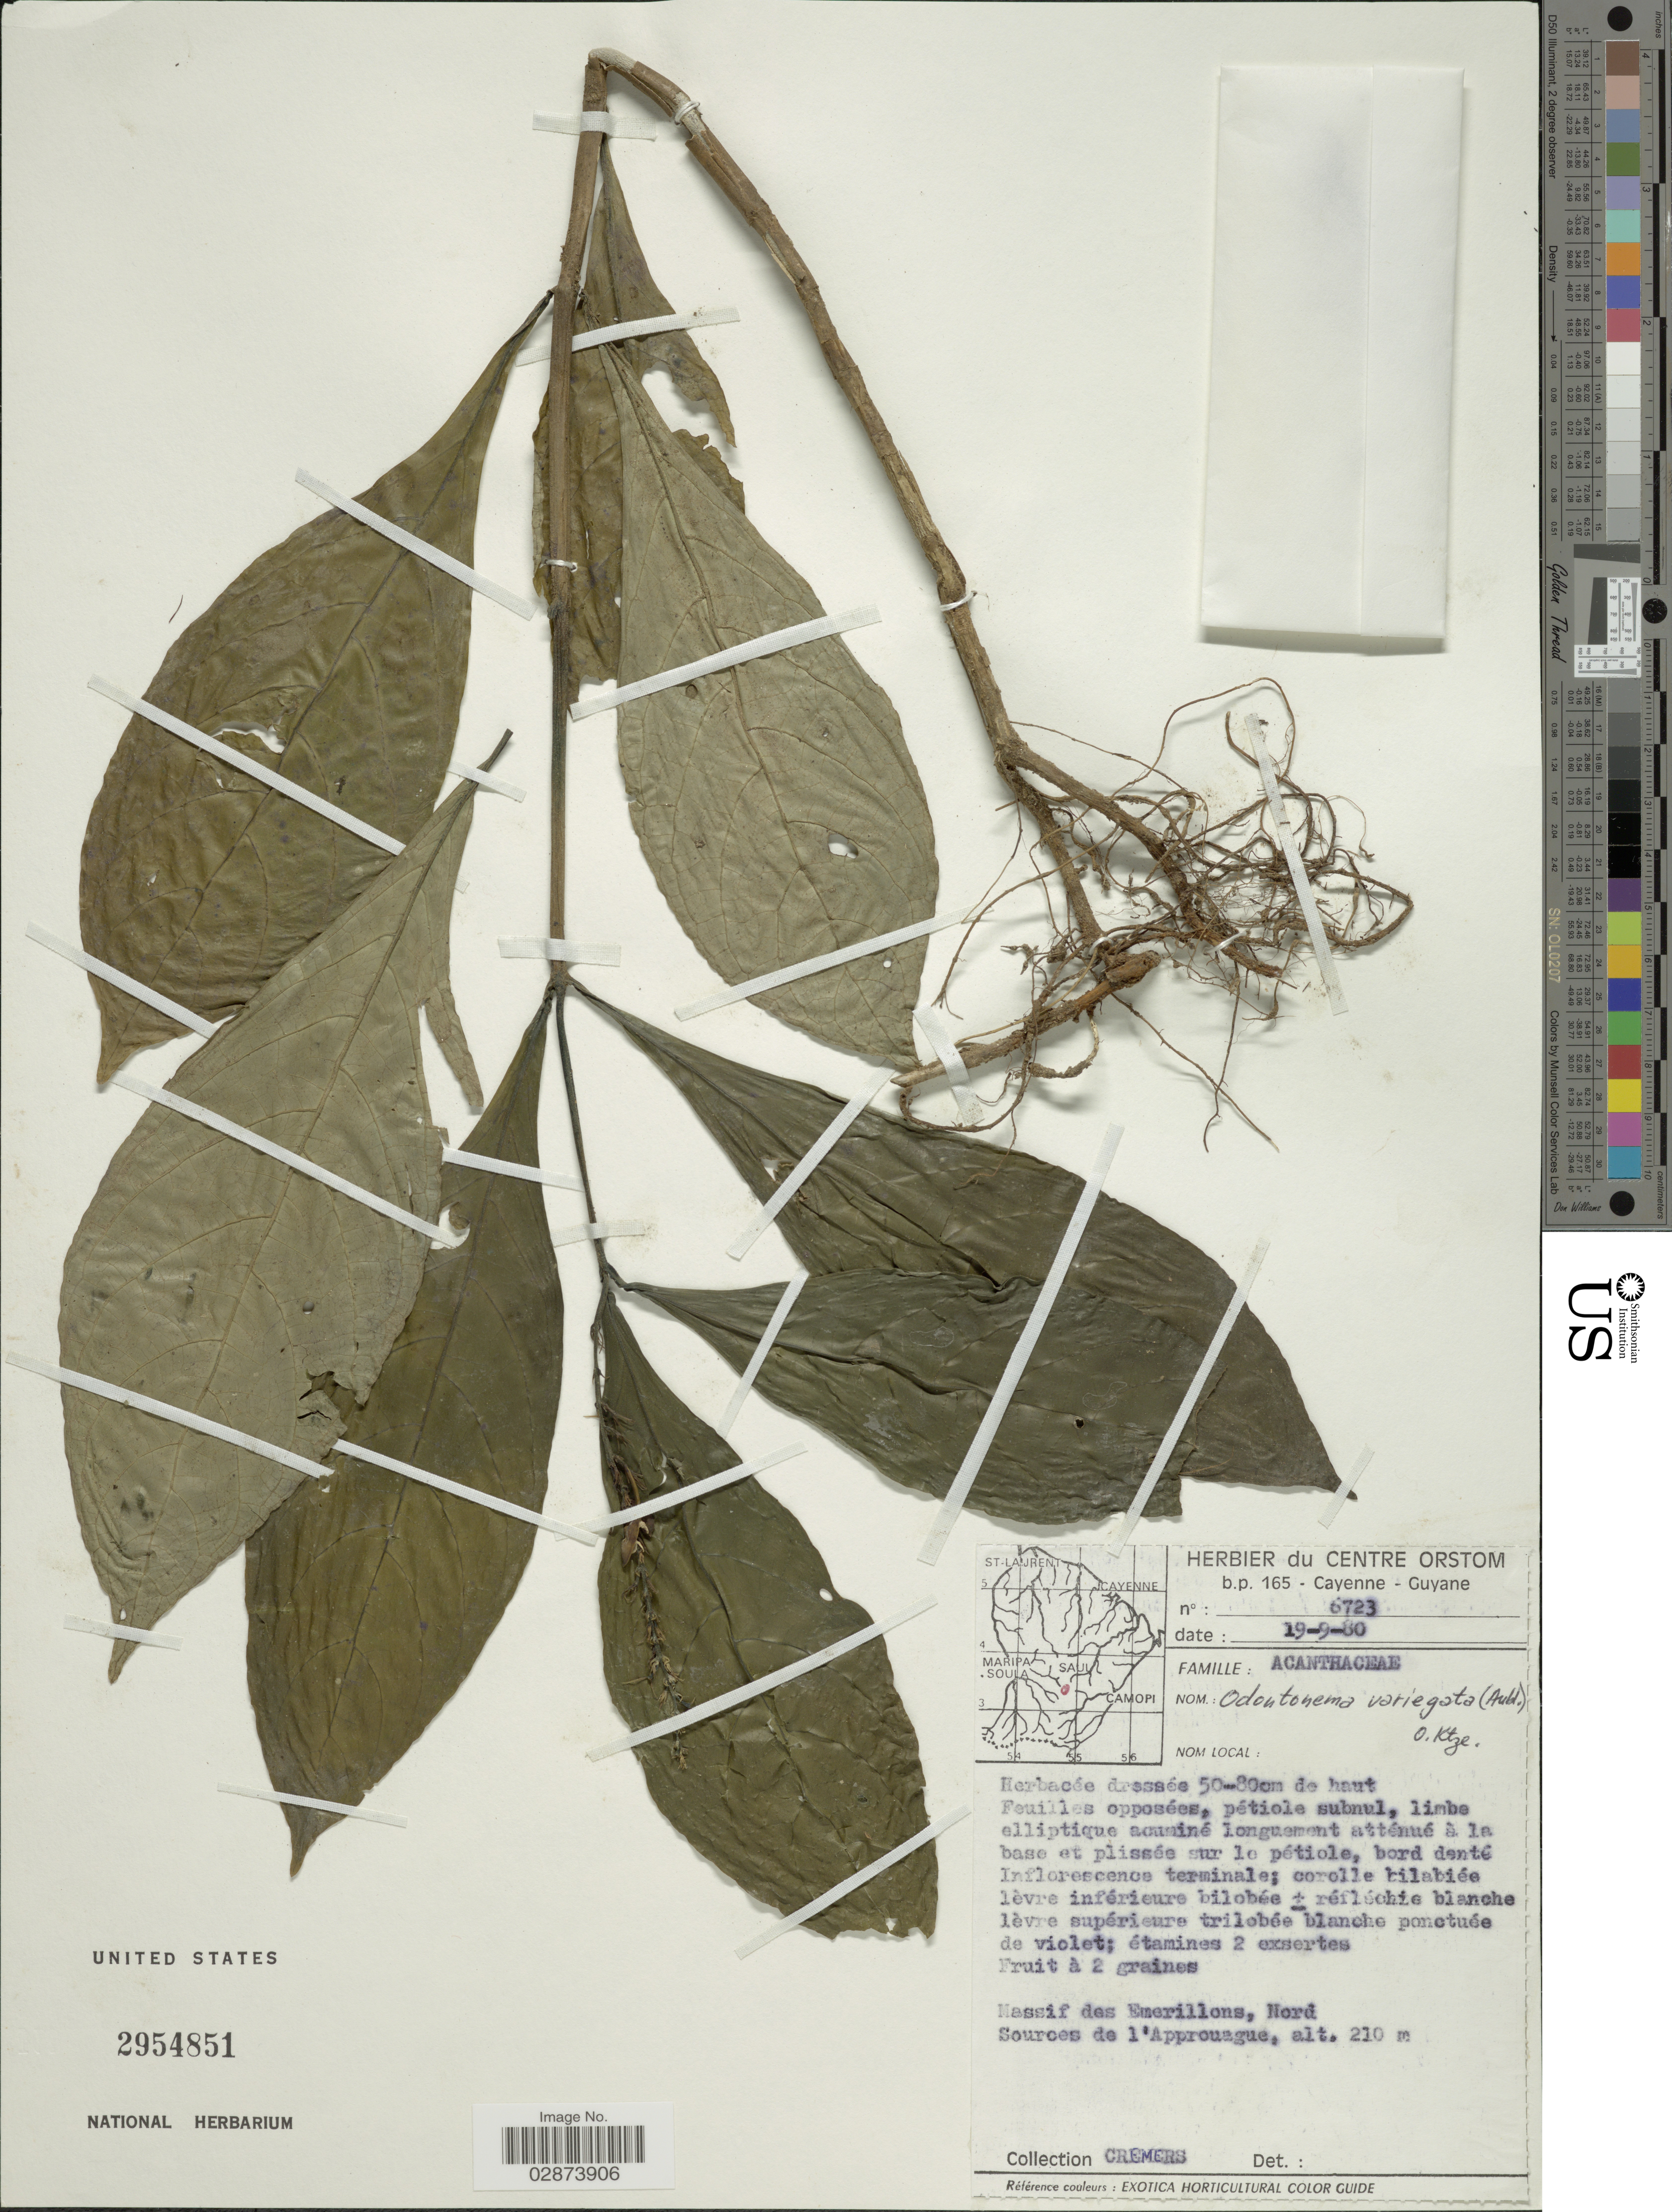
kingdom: Plantae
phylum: Tracheophyta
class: Magnoliopsida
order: Lamiales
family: Acanthaceae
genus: Pulchranthus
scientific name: Pulchranthus variegatus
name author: (Aubl.) V.M. Baum et al.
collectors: G. Cremers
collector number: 6723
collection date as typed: Transcribed d/m/y: 19/9/80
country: French Guiana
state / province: Cayenne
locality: Massif des Emerillons, Nord Sources de l'Approuague.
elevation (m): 210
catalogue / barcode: US 2954851